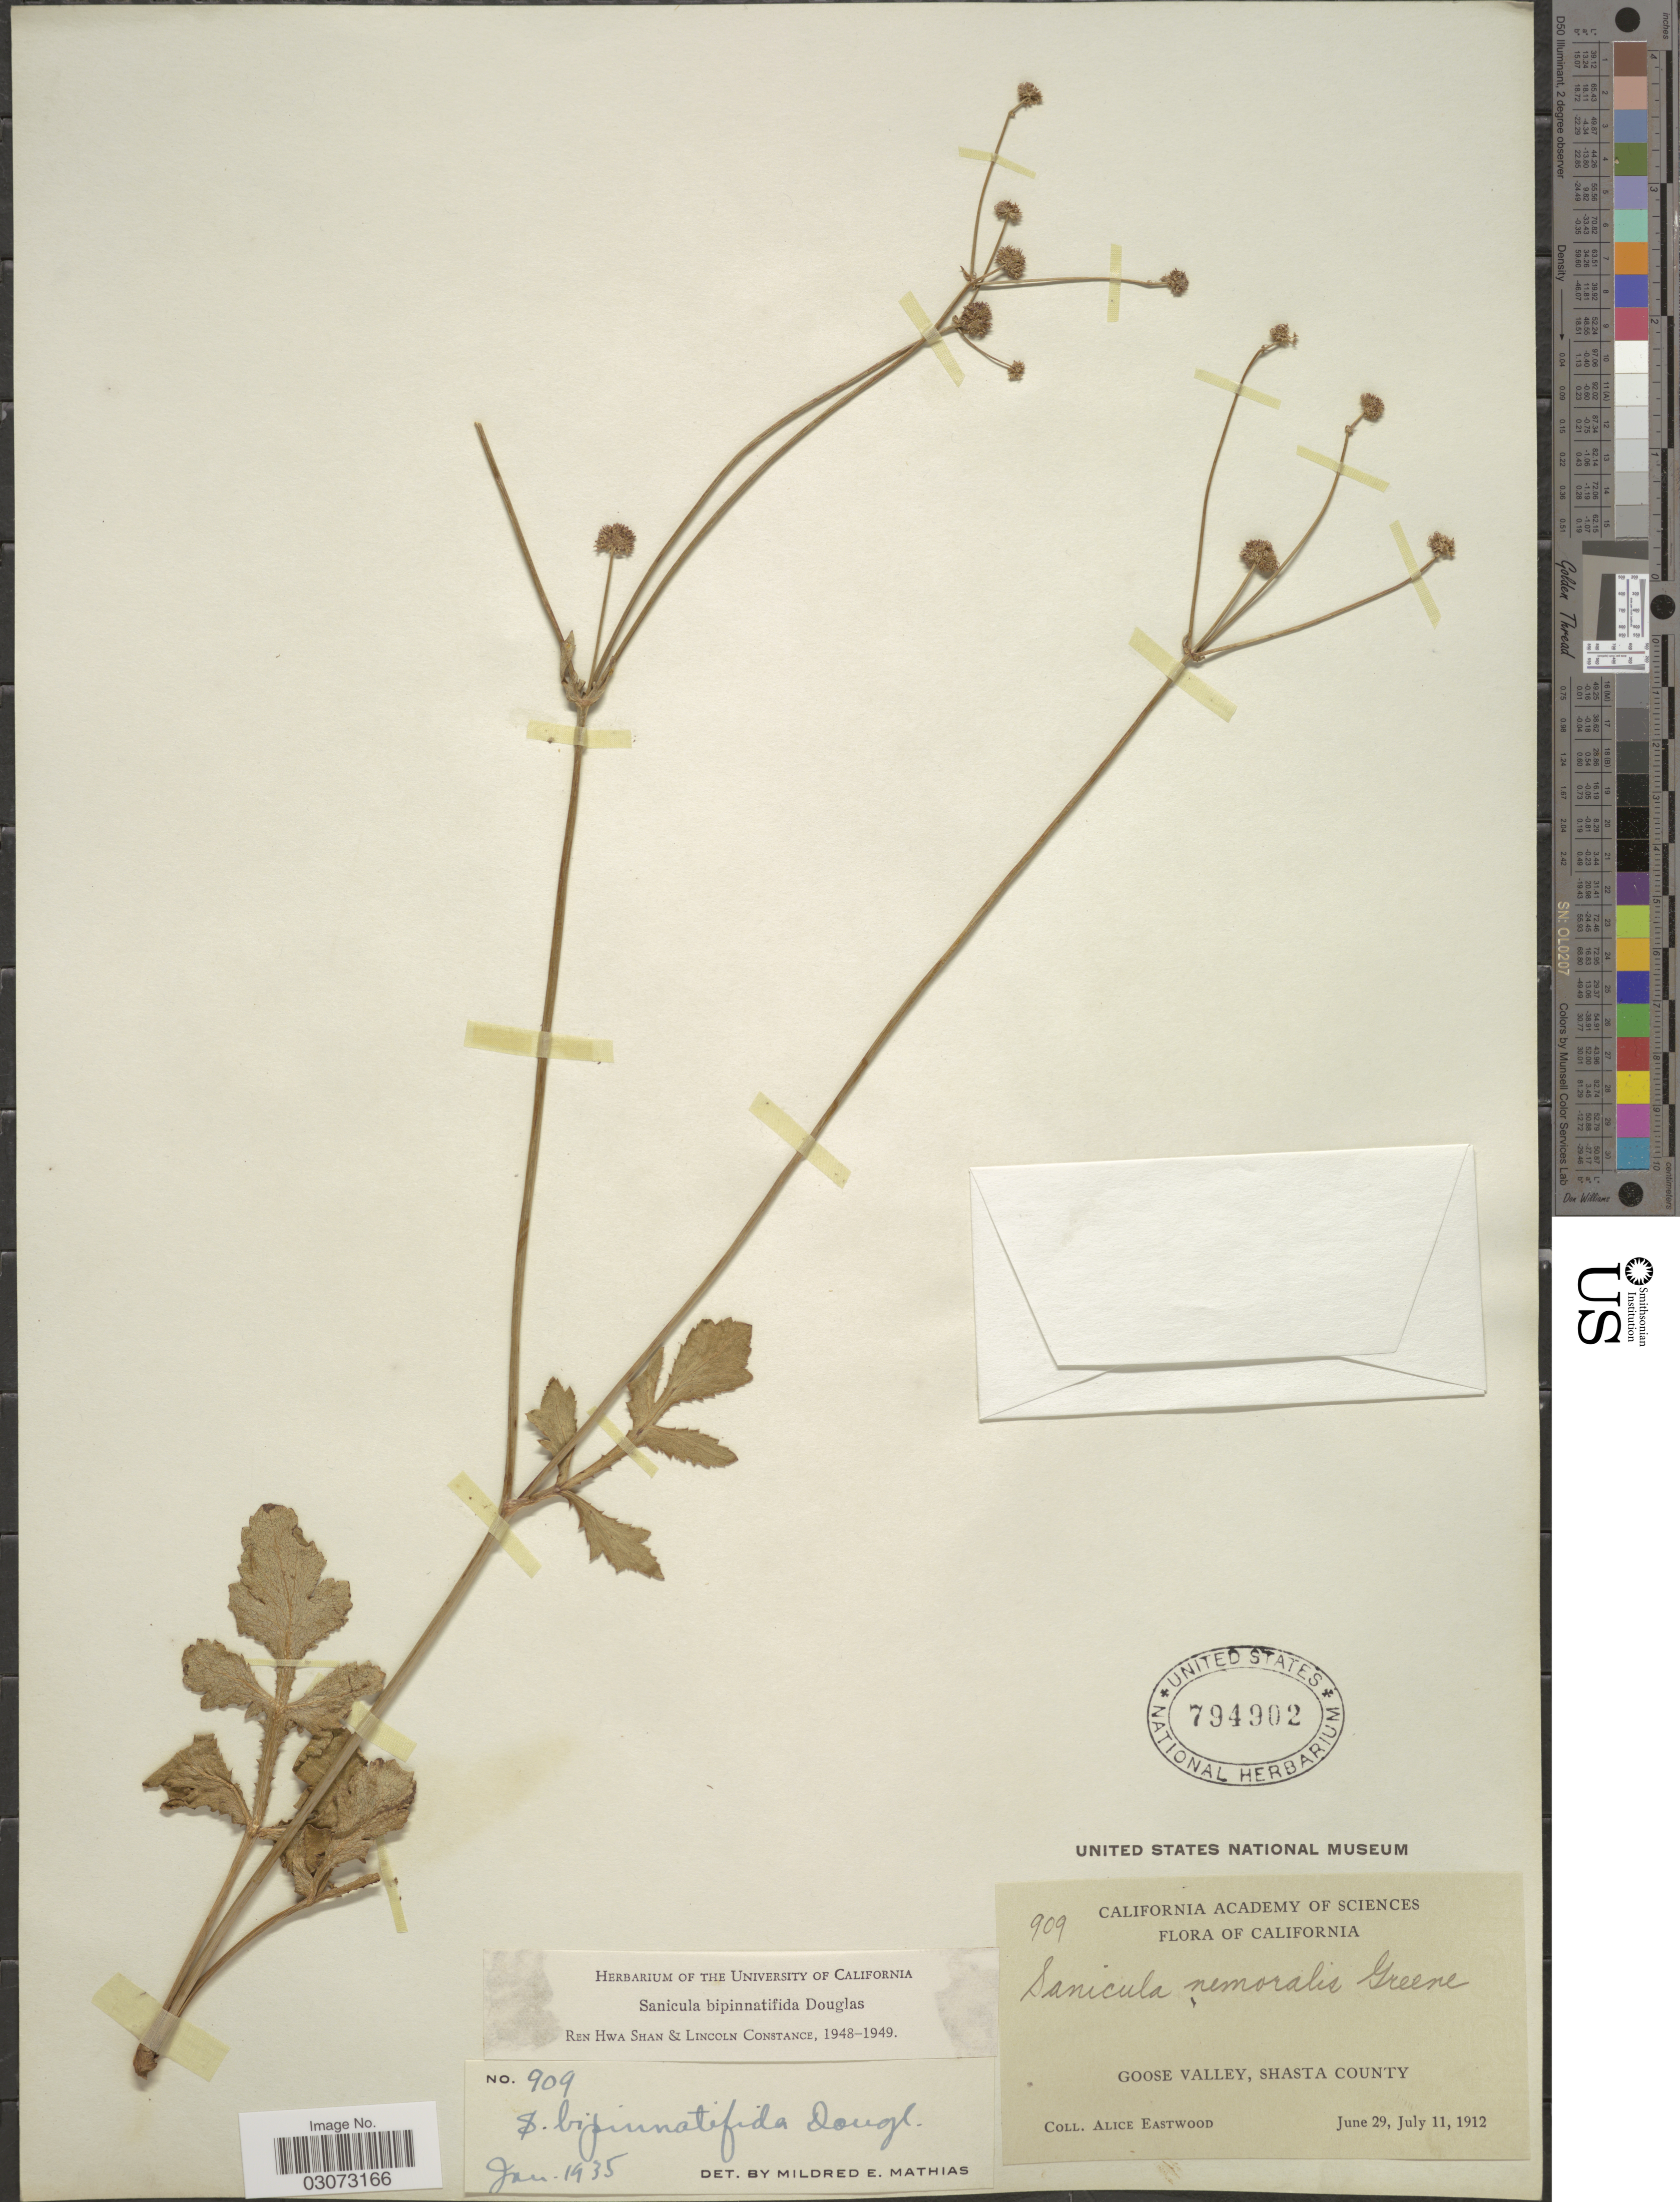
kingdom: Plantae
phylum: Tracheophyta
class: Magnoliopsida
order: Apiales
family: Apiaceae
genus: Sanicula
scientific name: Sanicula bipinnatifida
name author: Douglas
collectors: A. Eastwood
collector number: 909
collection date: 1912-06-29/1912-07-11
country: United States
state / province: California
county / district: Shasta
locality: Goose Valley, Shasta County.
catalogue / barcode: US 794902